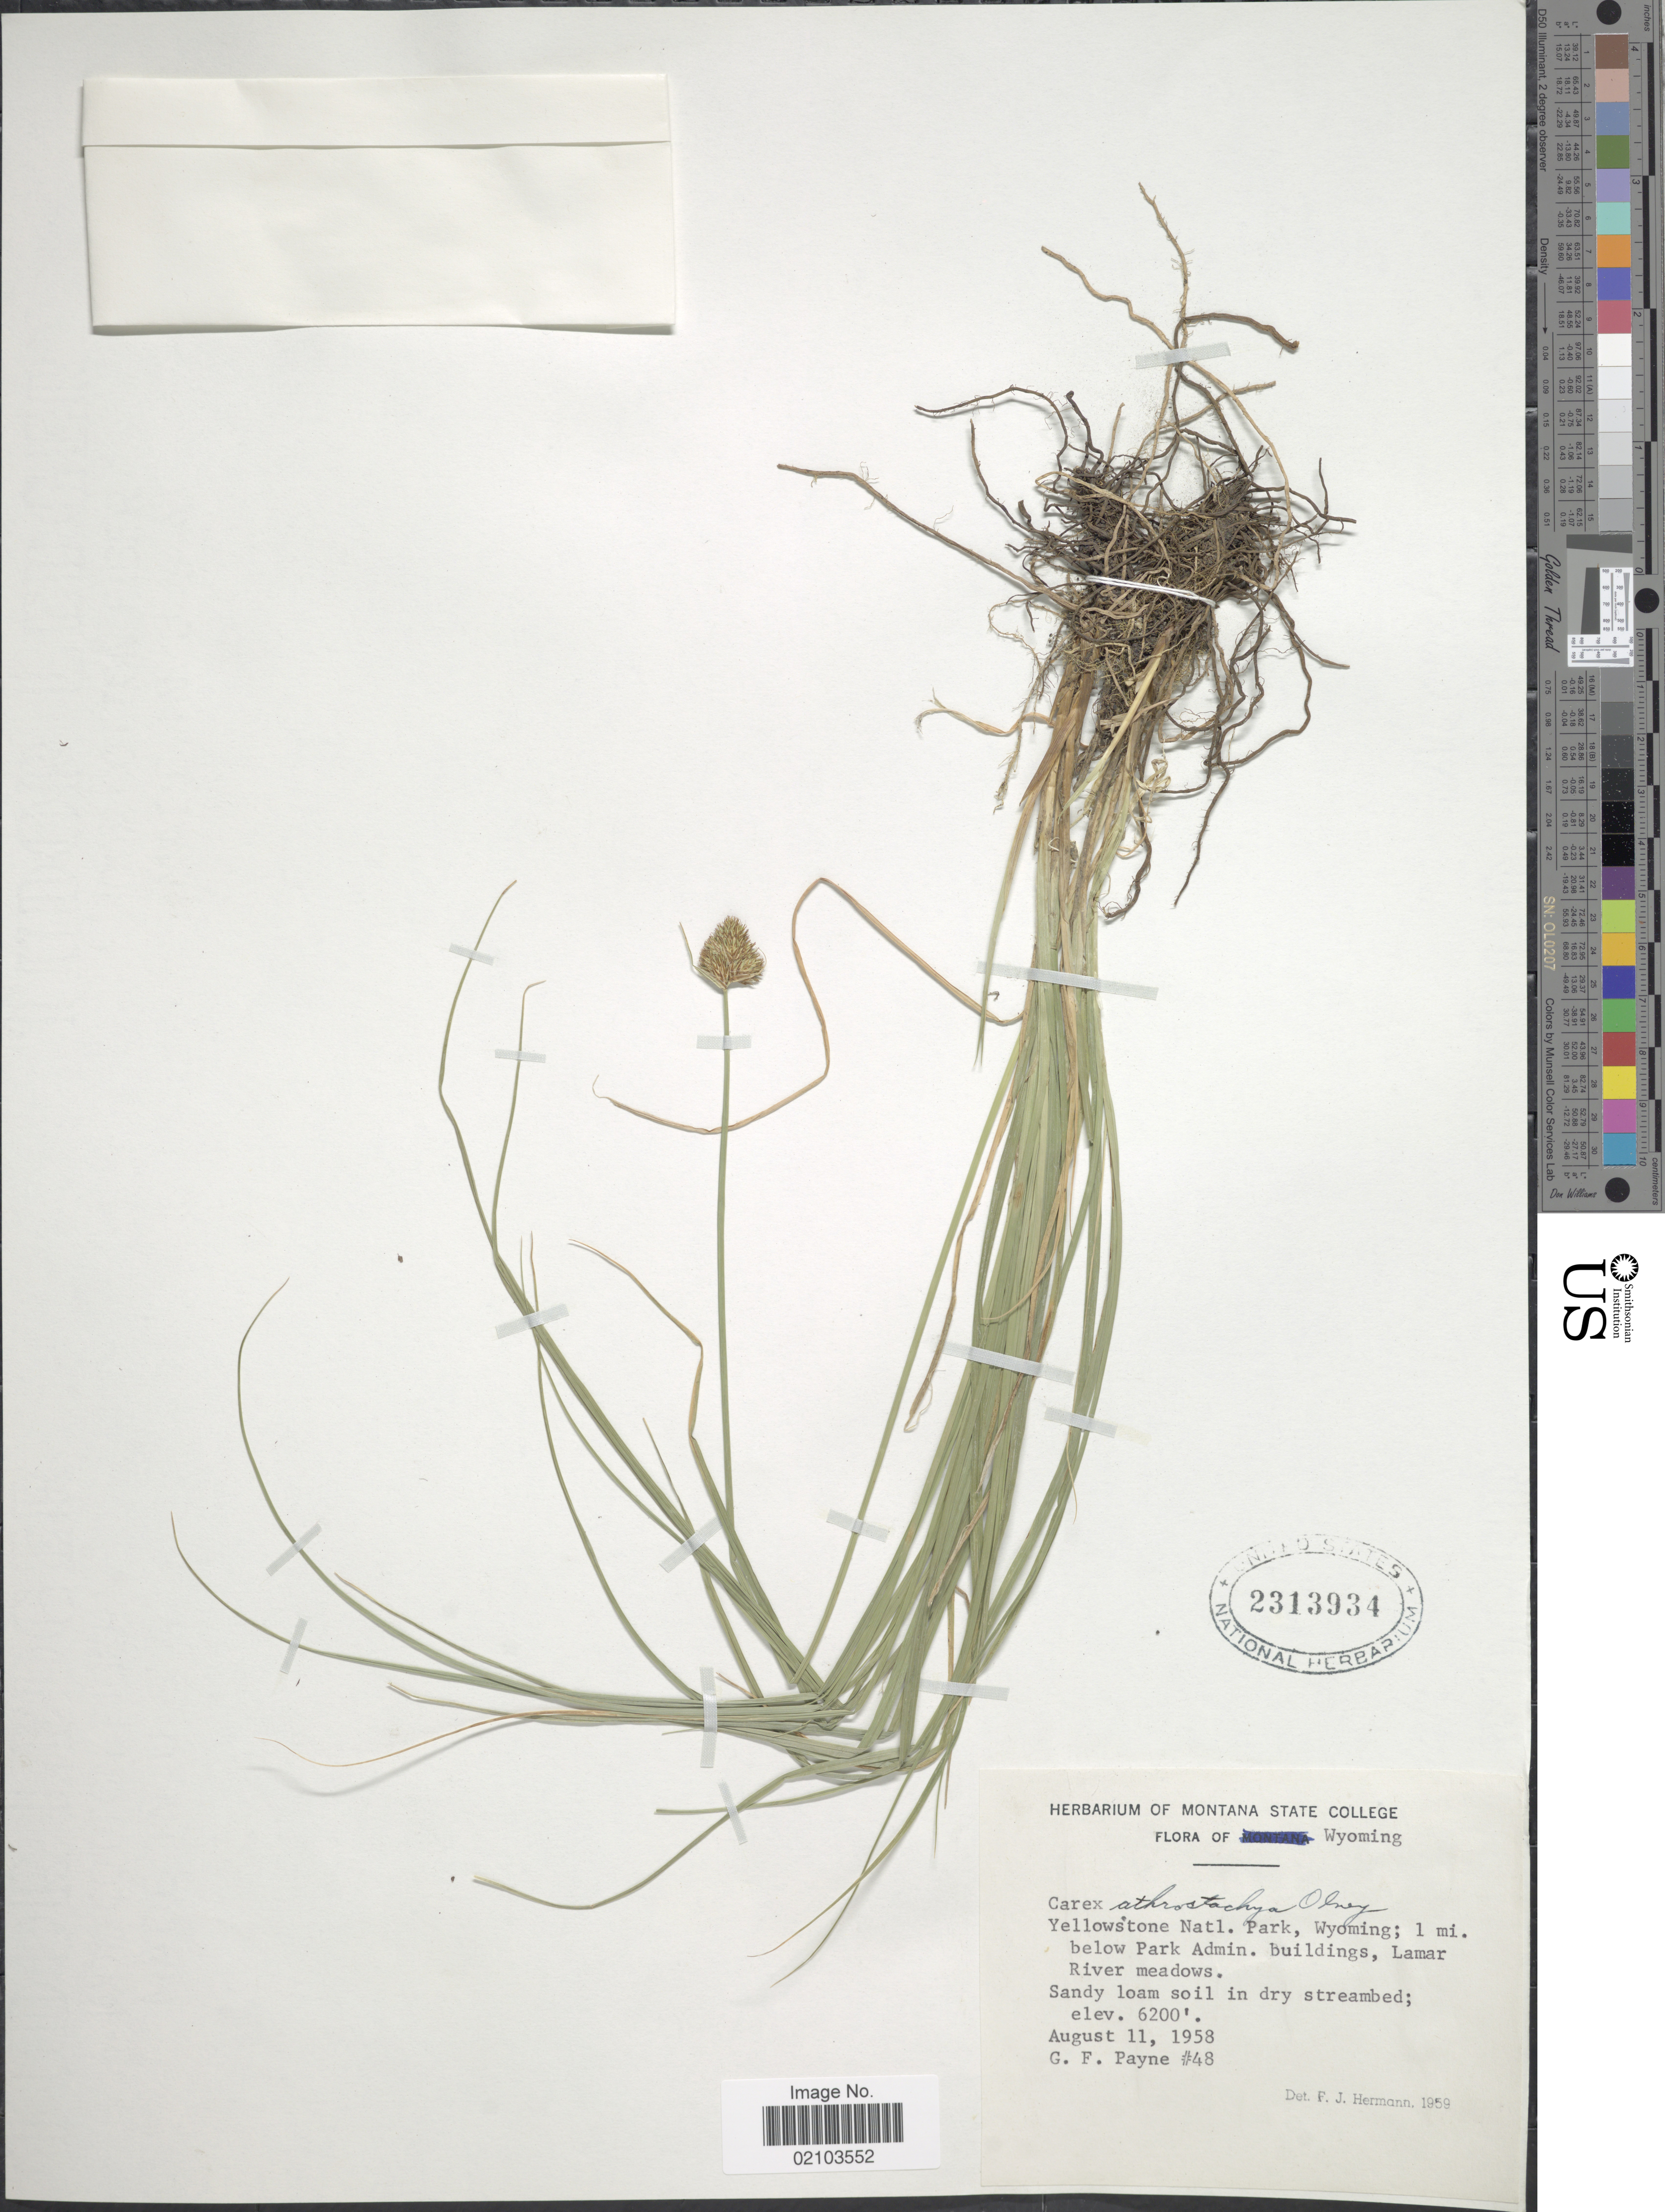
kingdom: Plantae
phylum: Tracheophyta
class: Liliopsida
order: Poales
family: Cyperaceae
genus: Carex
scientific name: Carex athrostachya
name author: Olney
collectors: G. Payne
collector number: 48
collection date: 1958-08-11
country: United States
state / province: Wyoming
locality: Yellowstone Natl. Park, 1 mi. below Park Admin. buildings, Lamar River meadows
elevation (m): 1890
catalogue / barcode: US 2313934